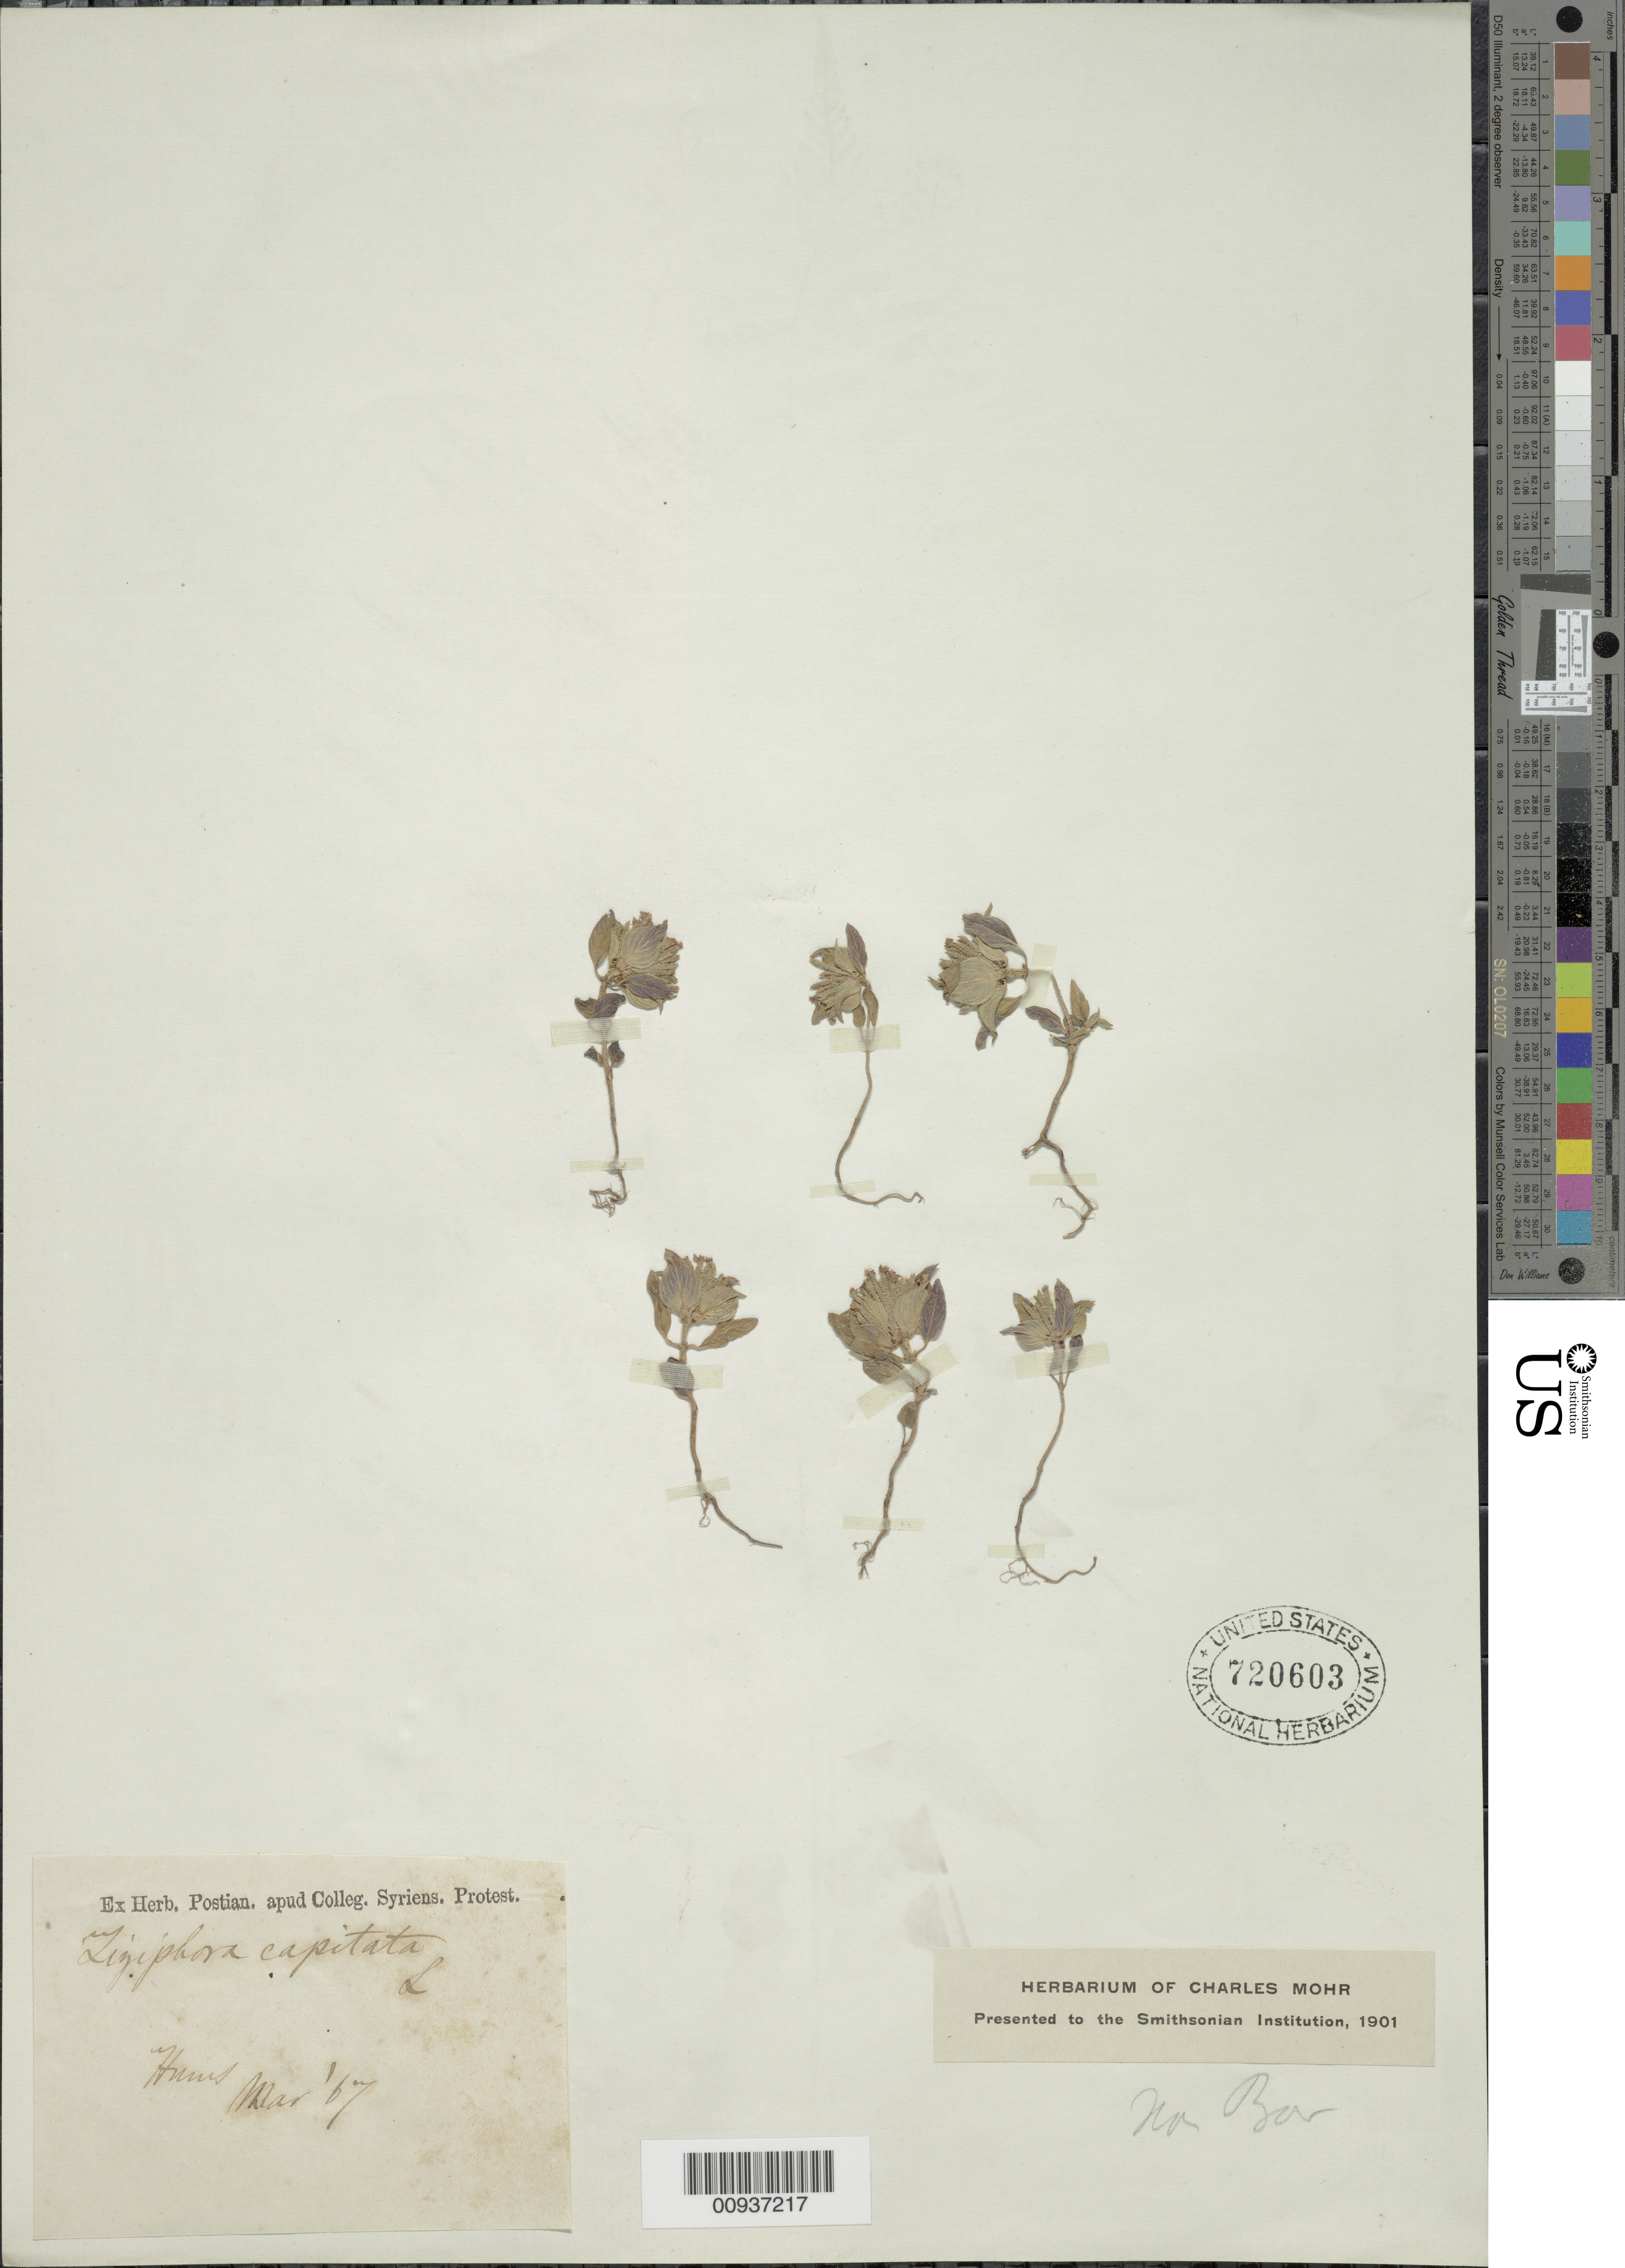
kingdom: Plantae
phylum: Tracheophyta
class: Magnoliopsida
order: Lamiales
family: Lamiaceae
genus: Ziziphora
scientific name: Ziziphora capitata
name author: L.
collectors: -. Postian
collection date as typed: May 1867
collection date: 1867-05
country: Syria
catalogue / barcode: US 720603